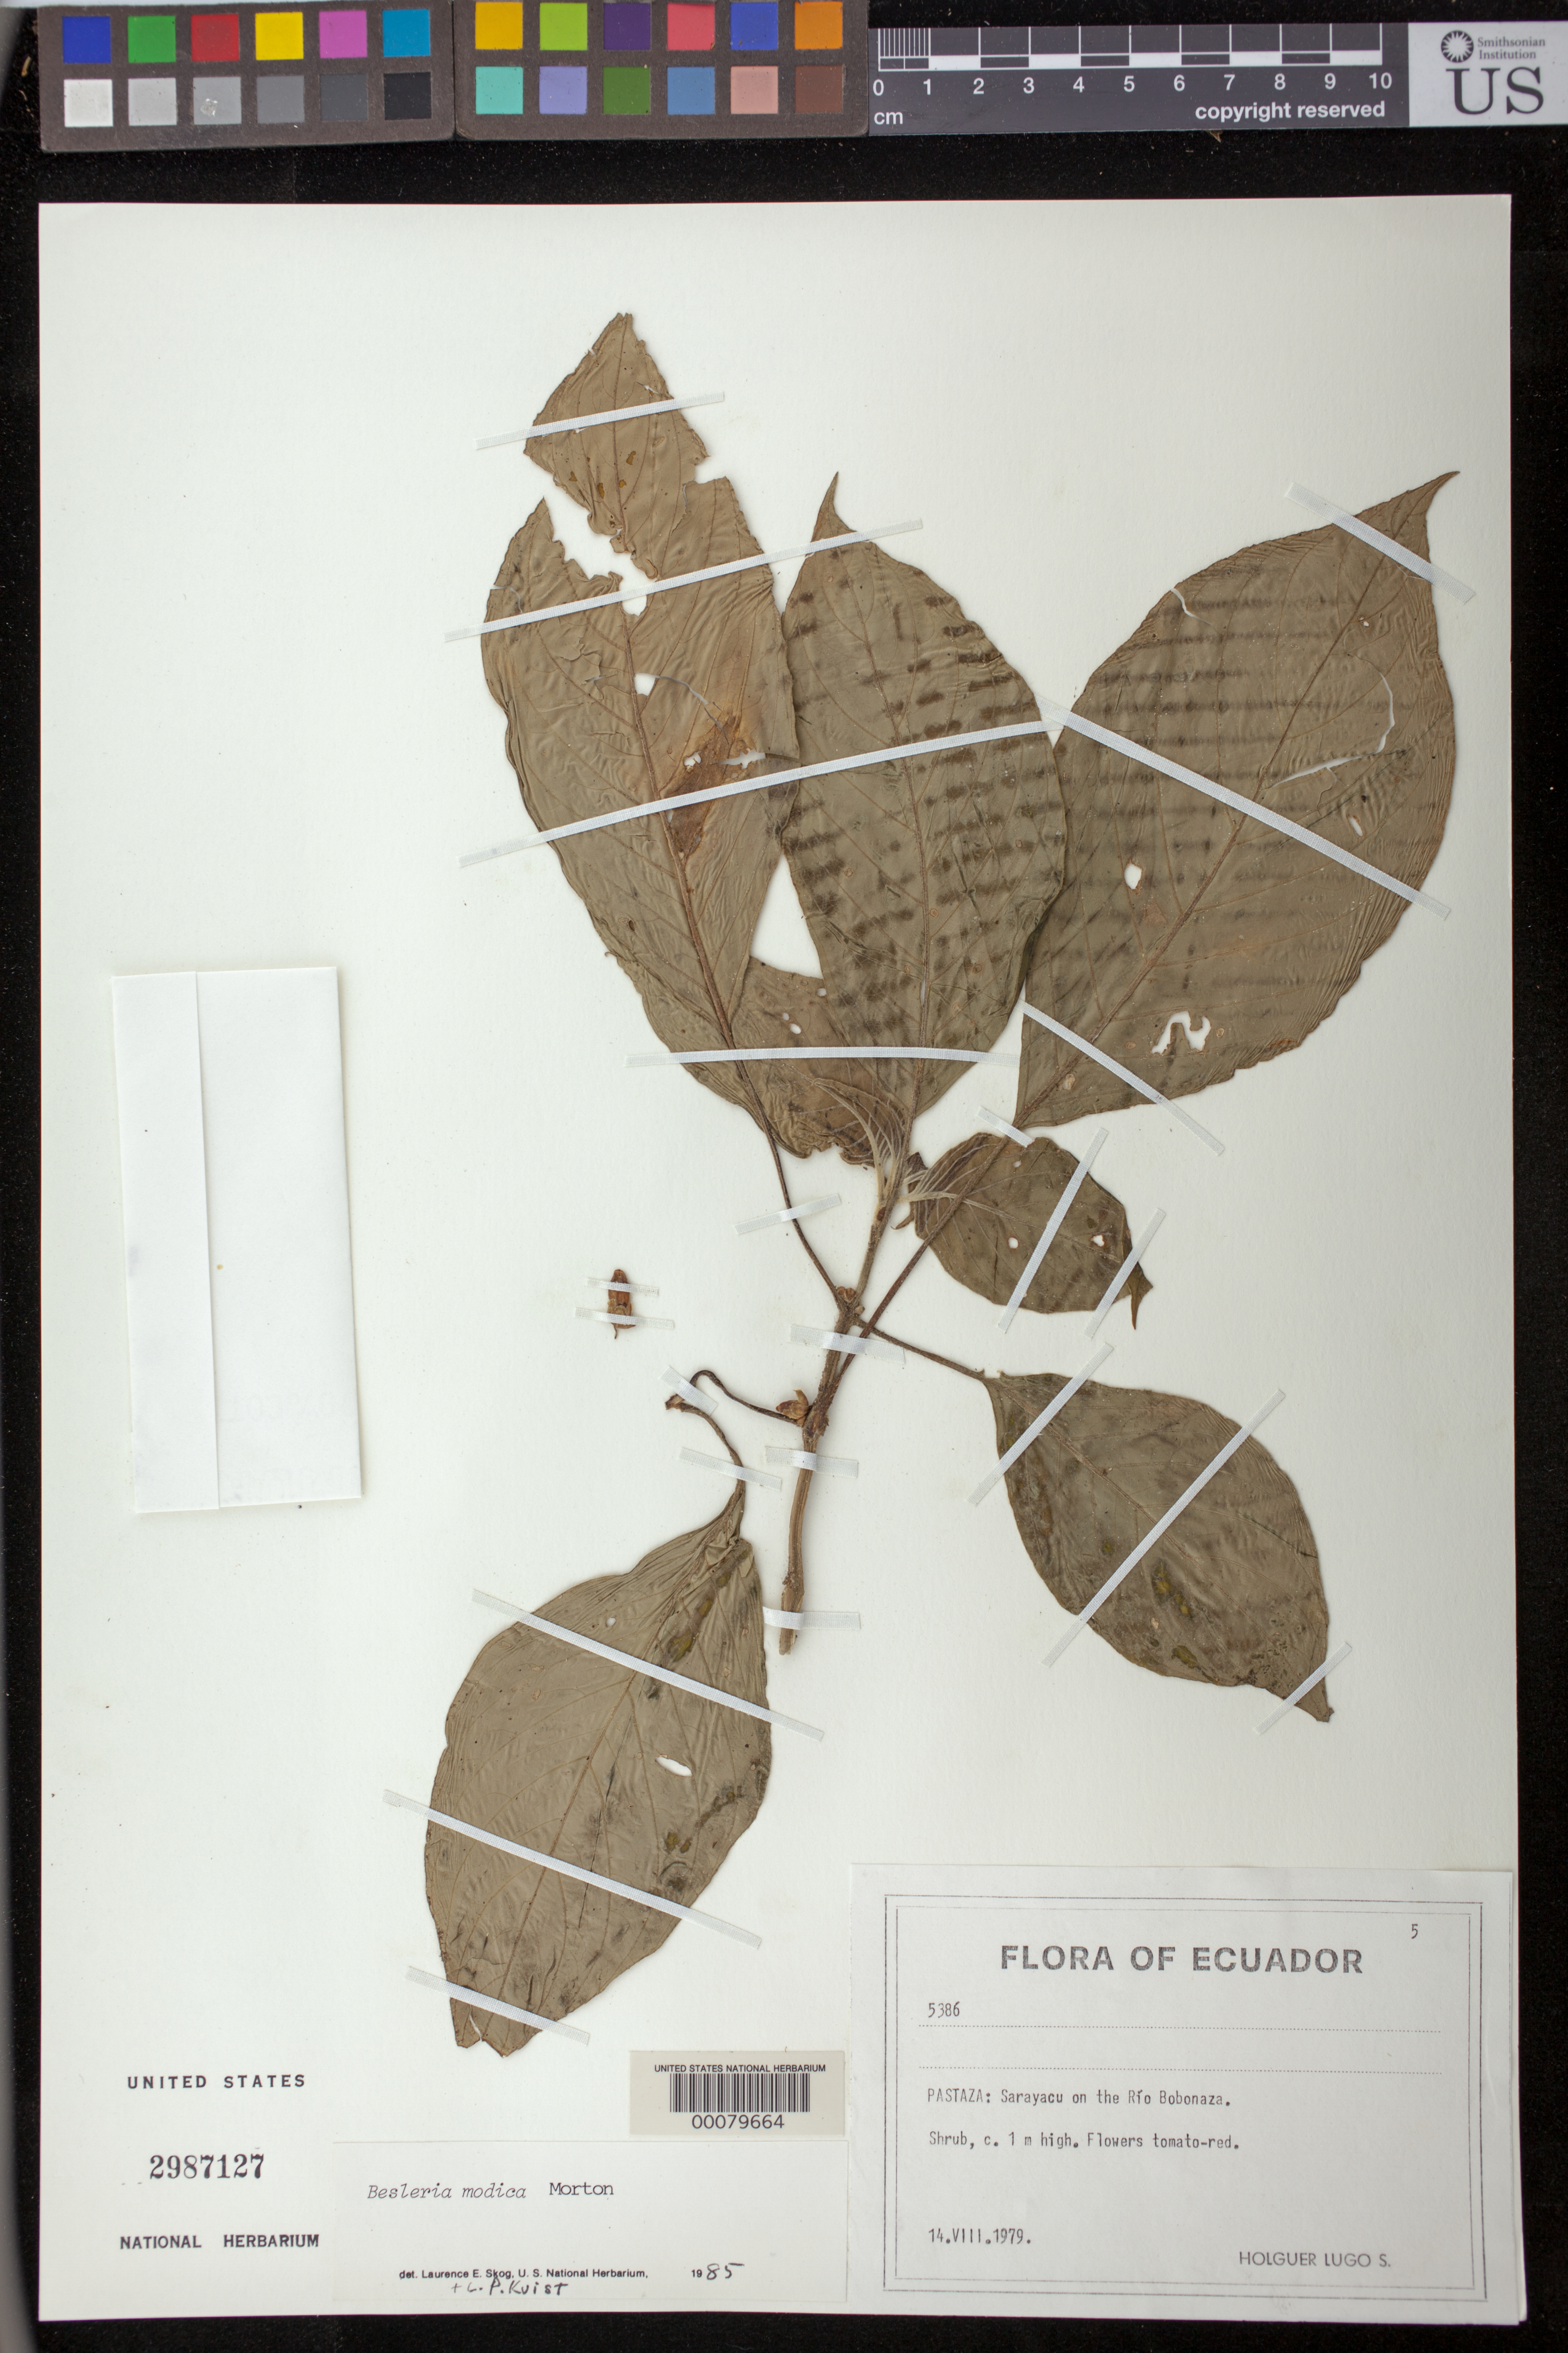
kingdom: Plantae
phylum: Tracheophyta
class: Magnoliopsida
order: Lamiales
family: Gesneriaceae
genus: Besleria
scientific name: Besleria modica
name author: C.V. Morton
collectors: H. Lugo S.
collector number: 5386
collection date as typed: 14 Aug 1979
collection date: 1979-08-14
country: Ecuador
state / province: Pastaza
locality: Sarayacu on the Rio Bobonaza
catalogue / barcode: US 2987127